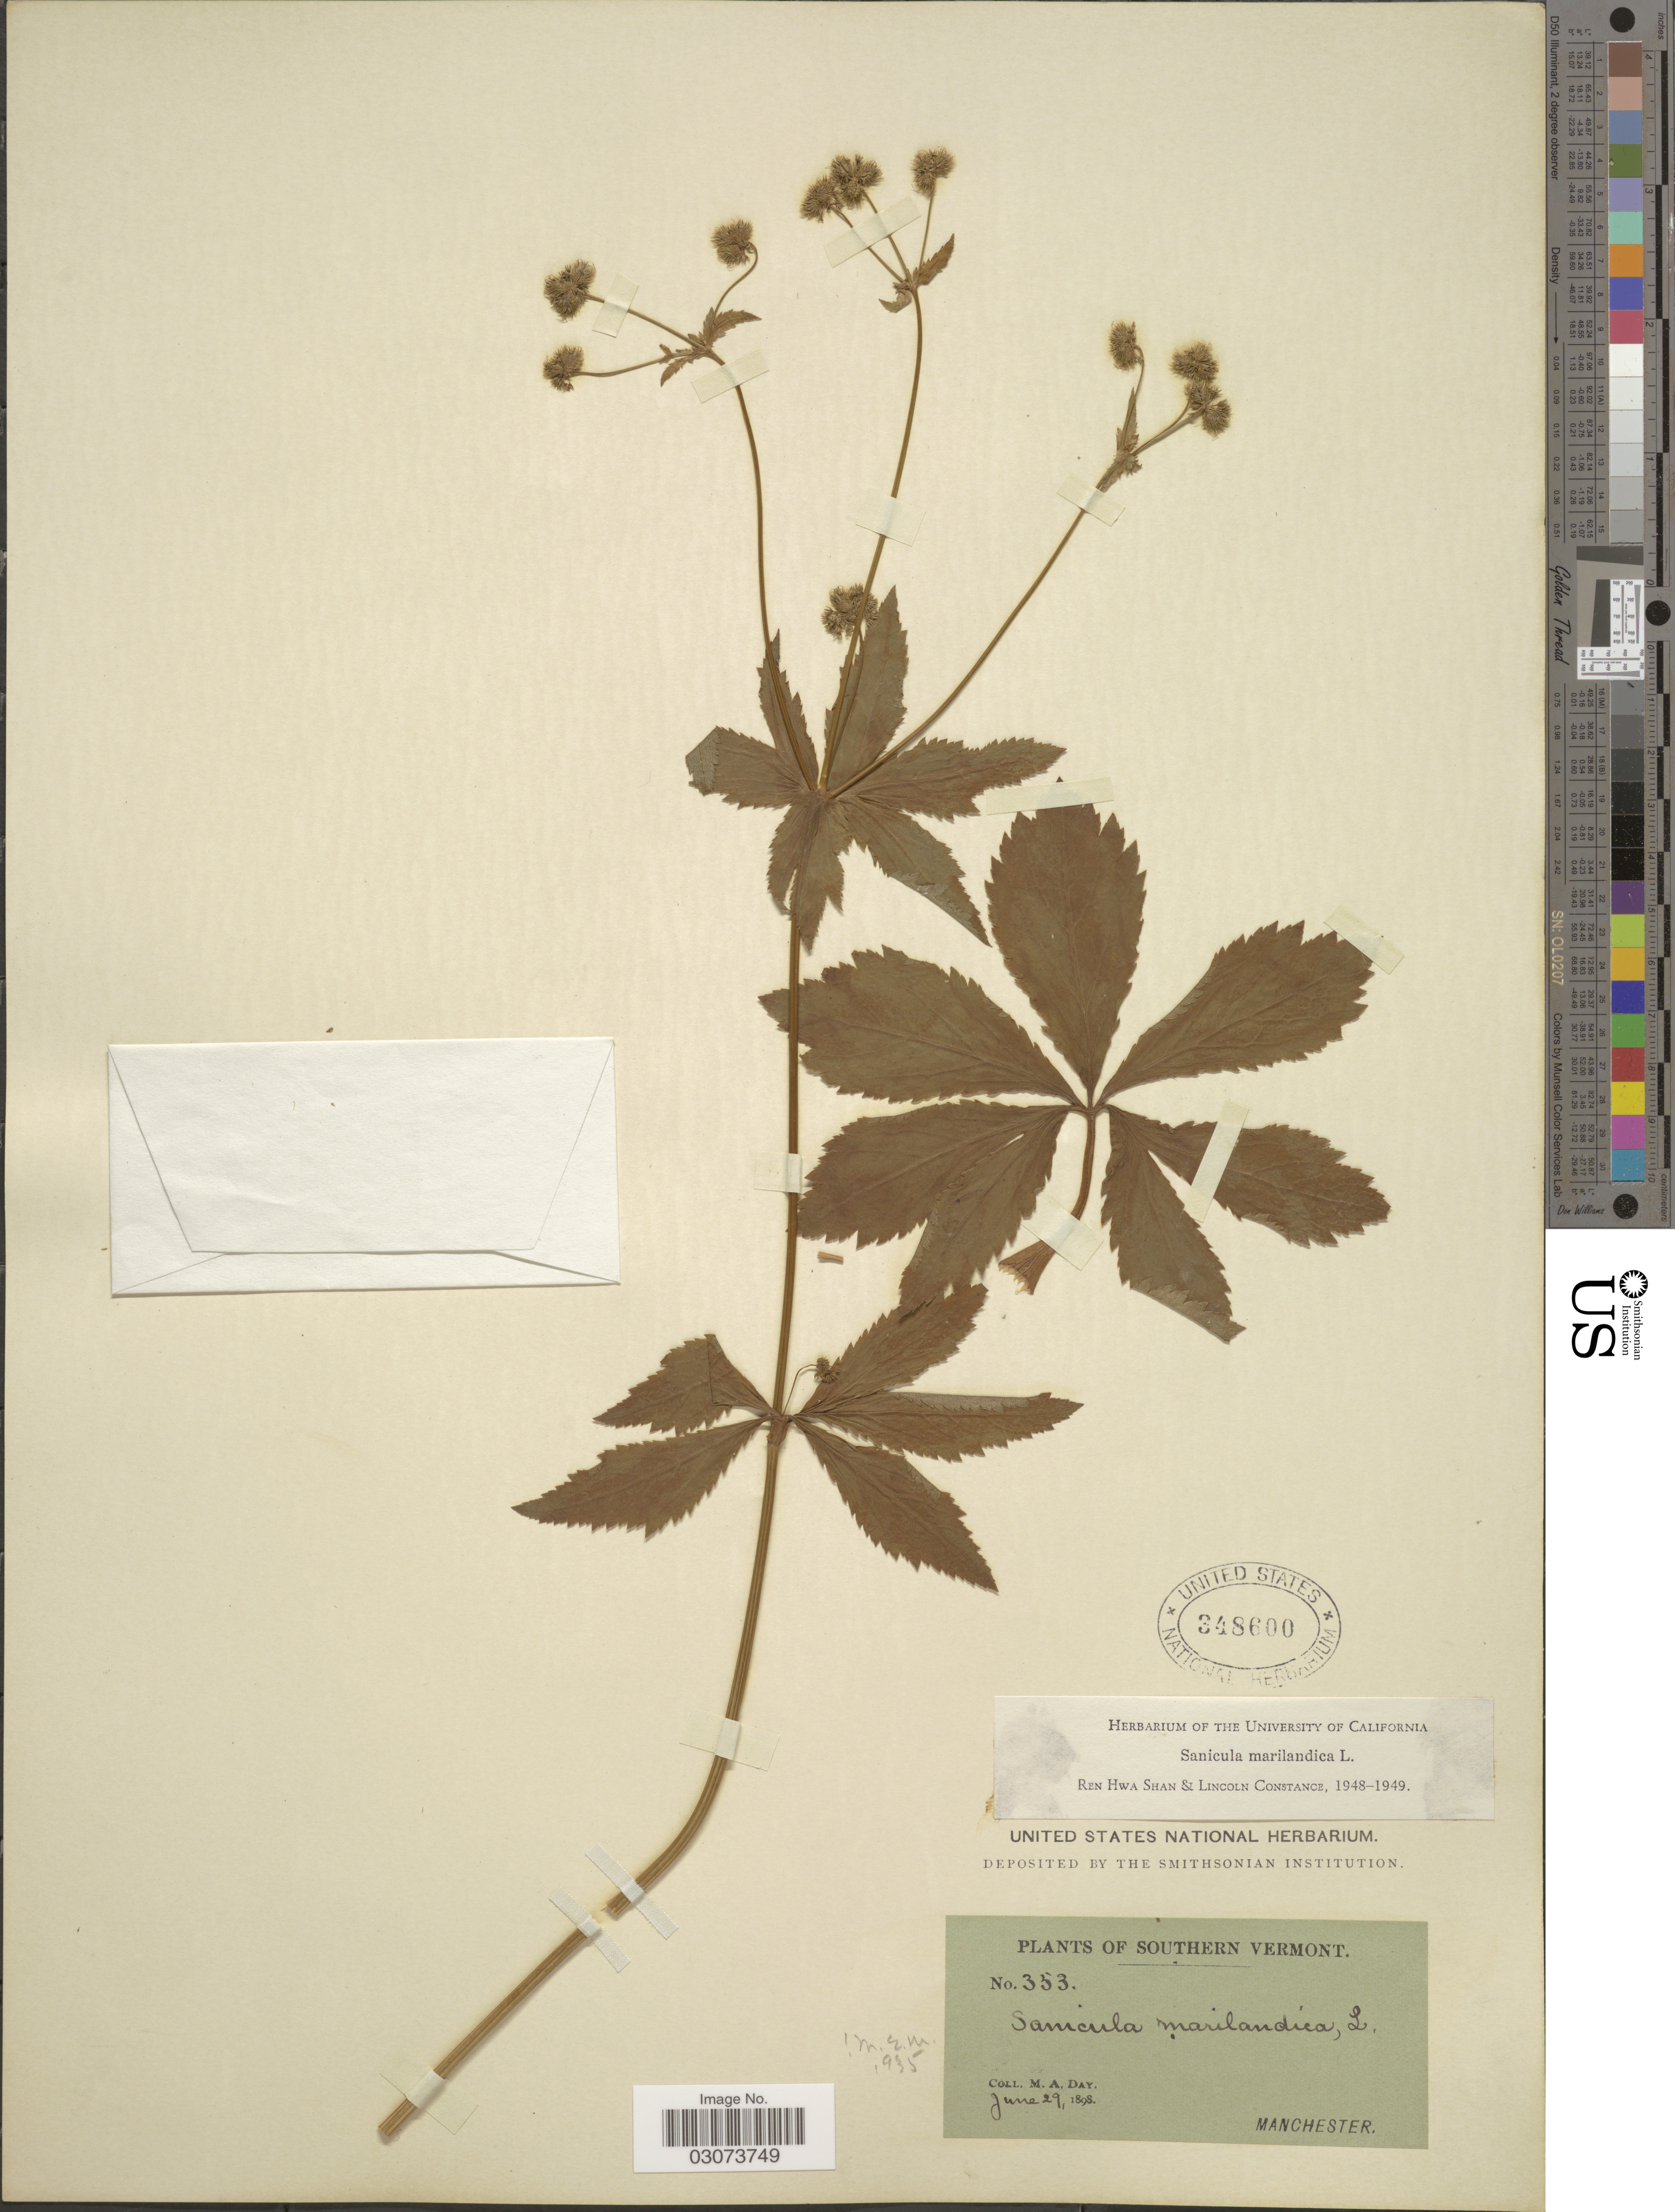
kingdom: Plantae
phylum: Tracheophyta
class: Magnoliopsida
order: Apiales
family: Apiaceae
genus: Sanicula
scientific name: Sanicula marilandica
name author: L.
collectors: M. Day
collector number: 353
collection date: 1898-06-29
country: United States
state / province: Vermont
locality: Southern Vermont. Manchester.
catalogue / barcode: US 348600